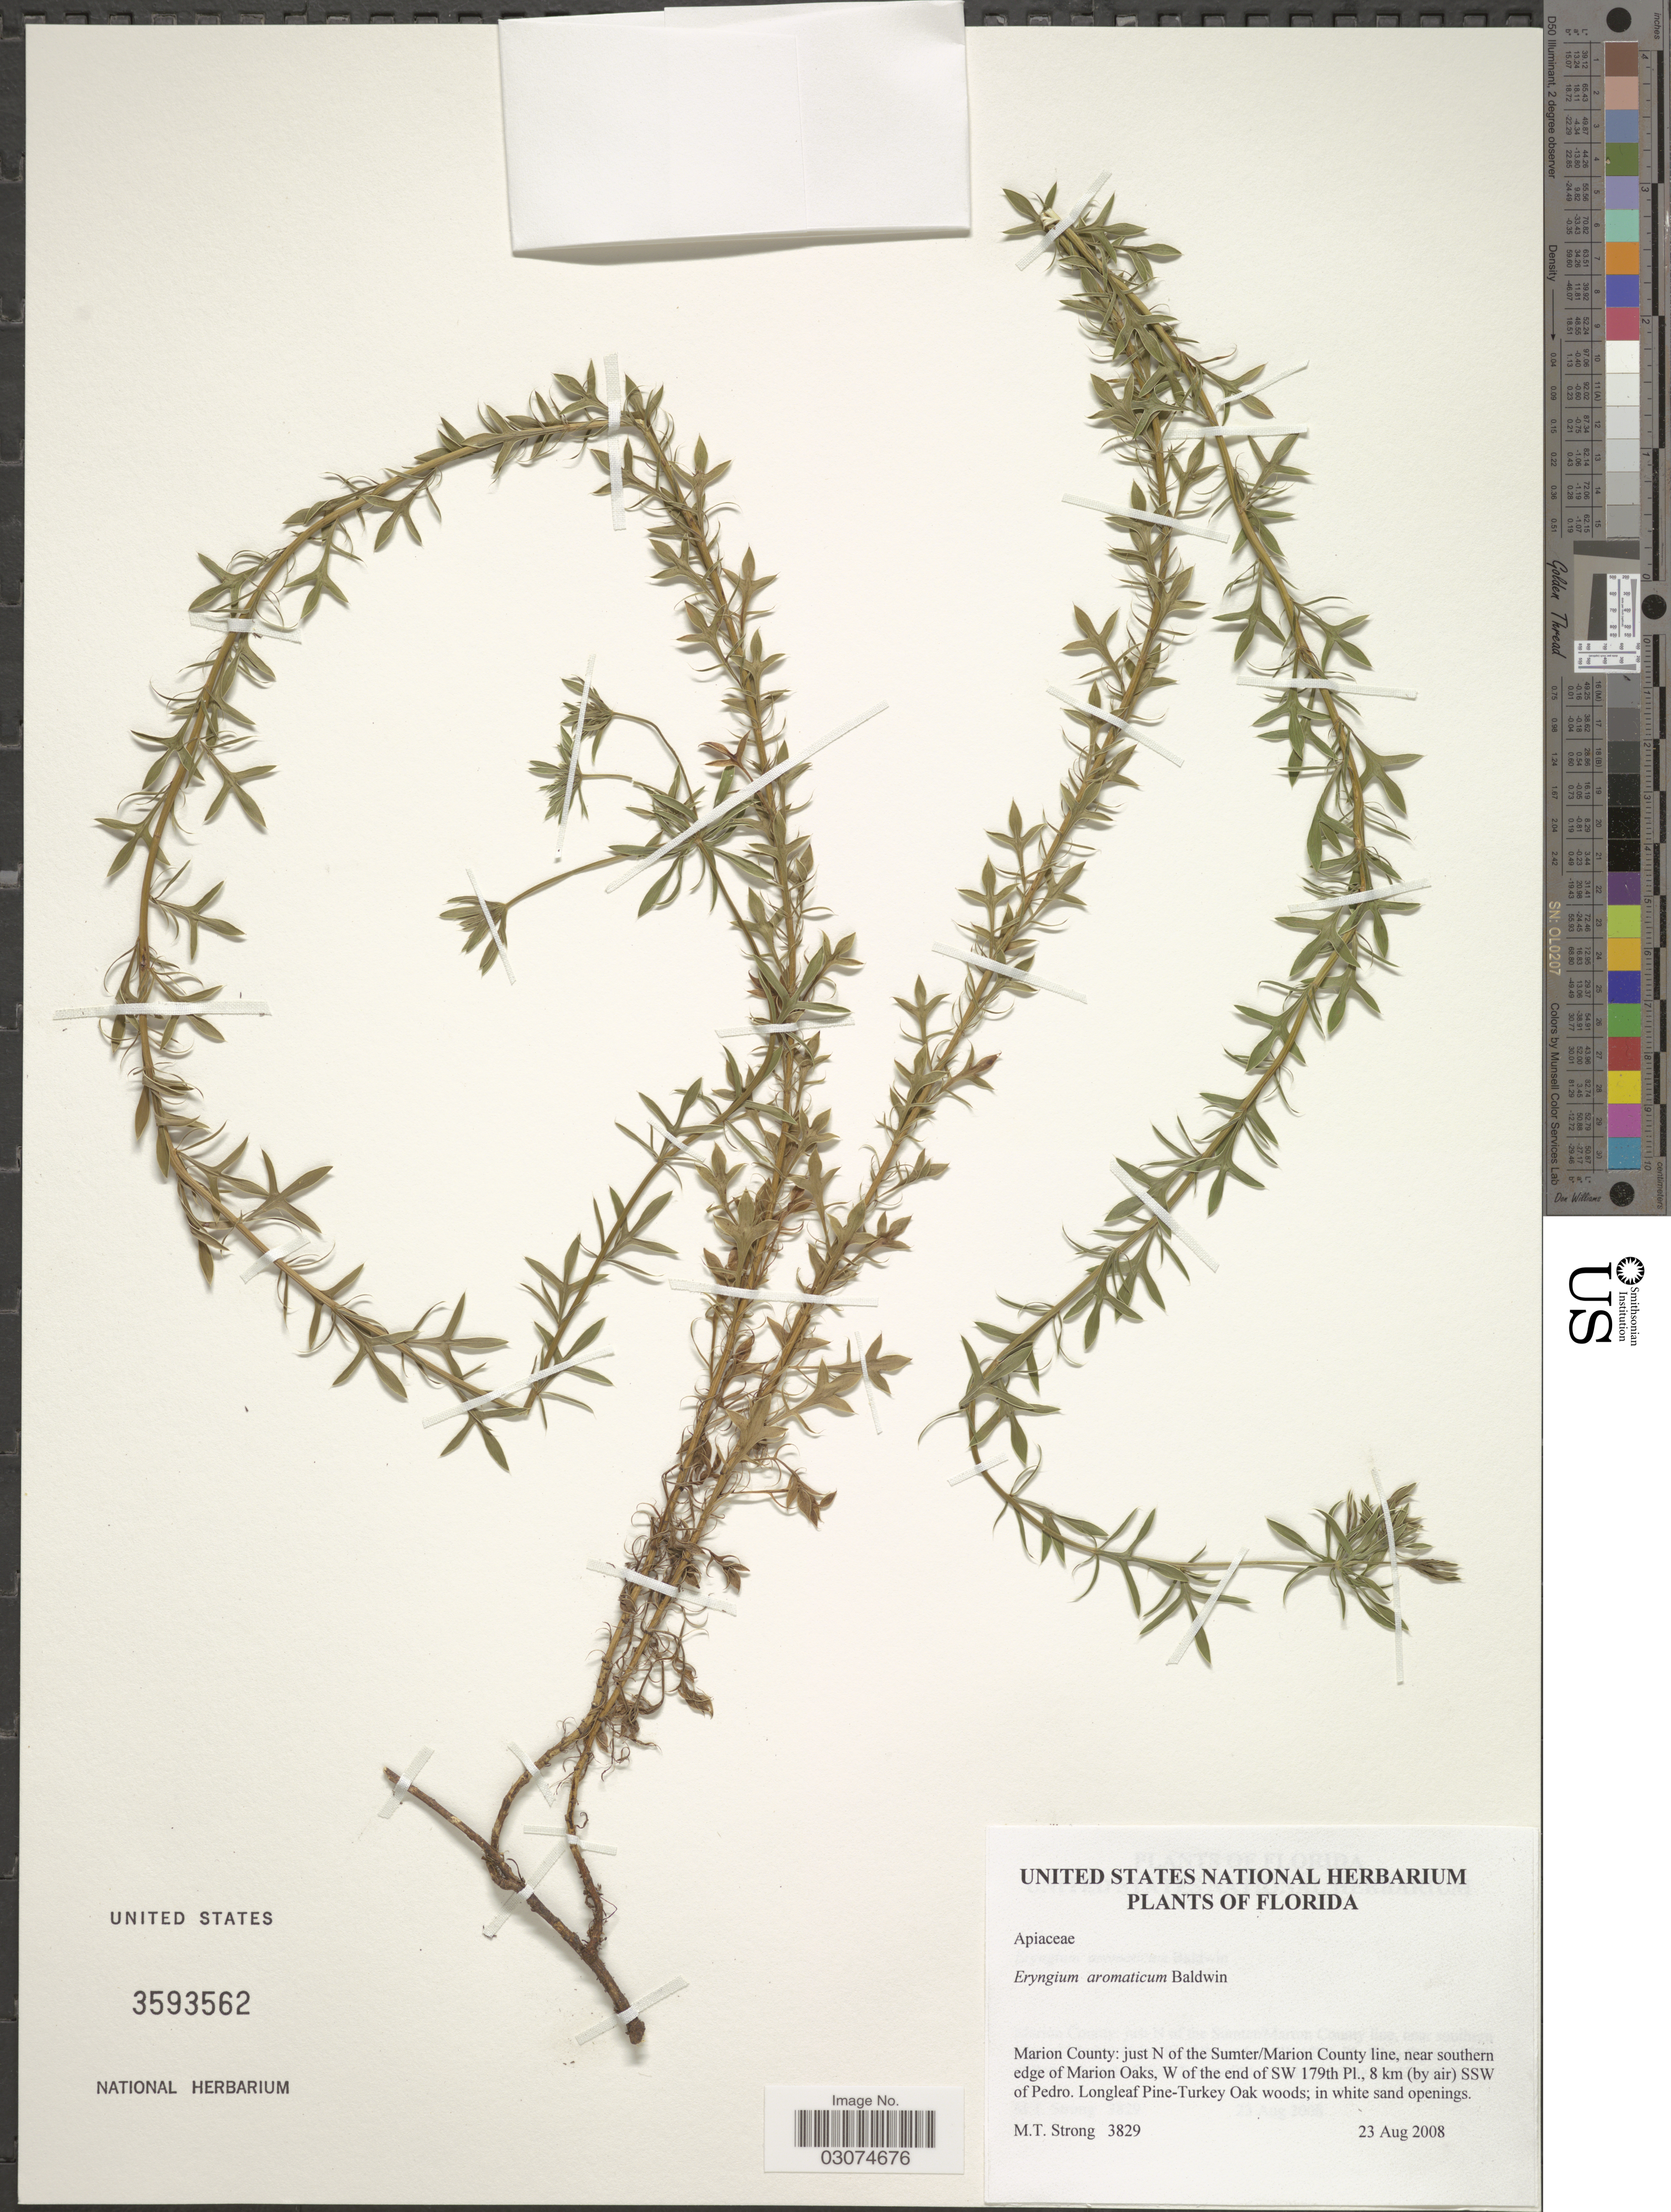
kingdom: Plantae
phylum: Tracheophyta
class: Magnoliopsida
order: Apiales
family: Apiaceae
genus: Eryngium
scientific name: Eryngium aromaticum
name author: Baldwin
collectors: M. T. Strong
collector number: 3829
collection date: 2008-08-23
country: United States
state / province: Florida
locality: Marion County: just N of the Sumter/Marion County line, near southern edge of Marion Oaks, W of the end SW 179th Pl., 8 km (by air) SSW of Pedro.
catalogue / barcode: US 3593562